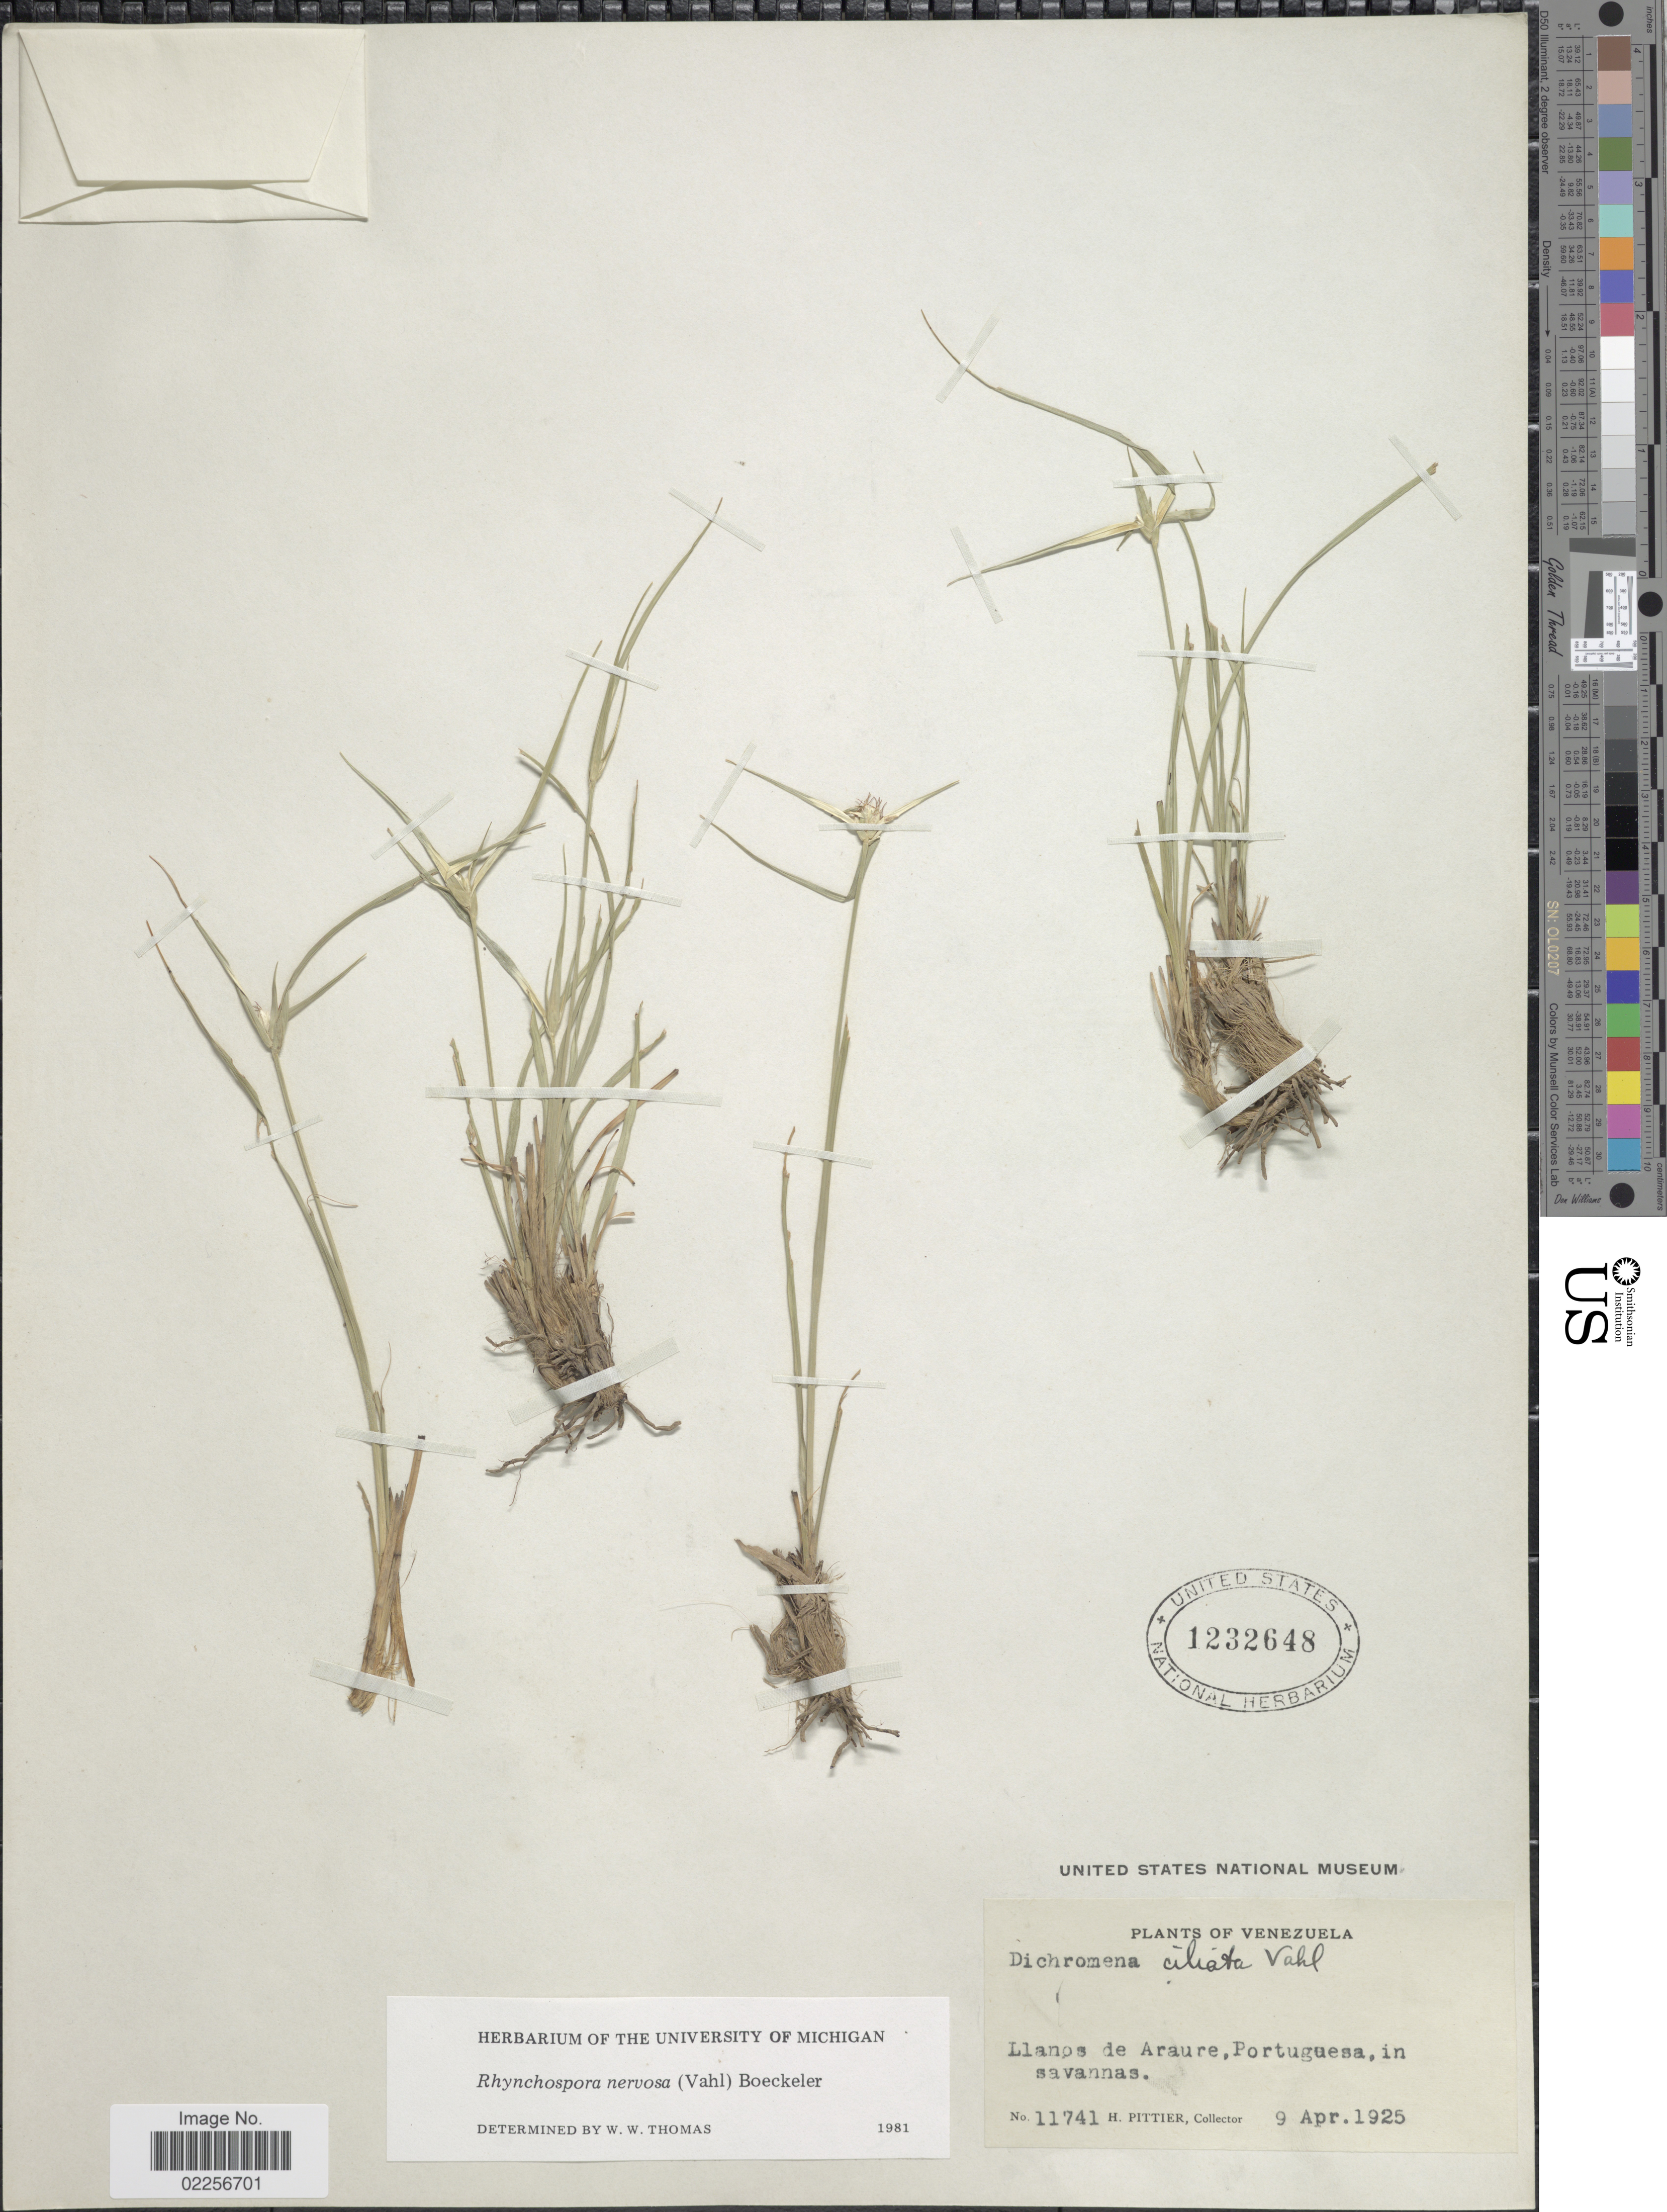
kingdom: Plantae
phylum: Tracheophyta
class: Liliopsida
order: Poales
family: Cyperaceae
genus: Rhynchospora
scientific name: Rhynchospora nervosa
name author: (Vahl) Boeckeler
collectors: H. F. Pittier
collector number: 11741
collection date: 1925-04-09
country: Venezuela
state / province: Portuguesa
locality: Llanos de Araure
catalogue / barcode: US 1232648